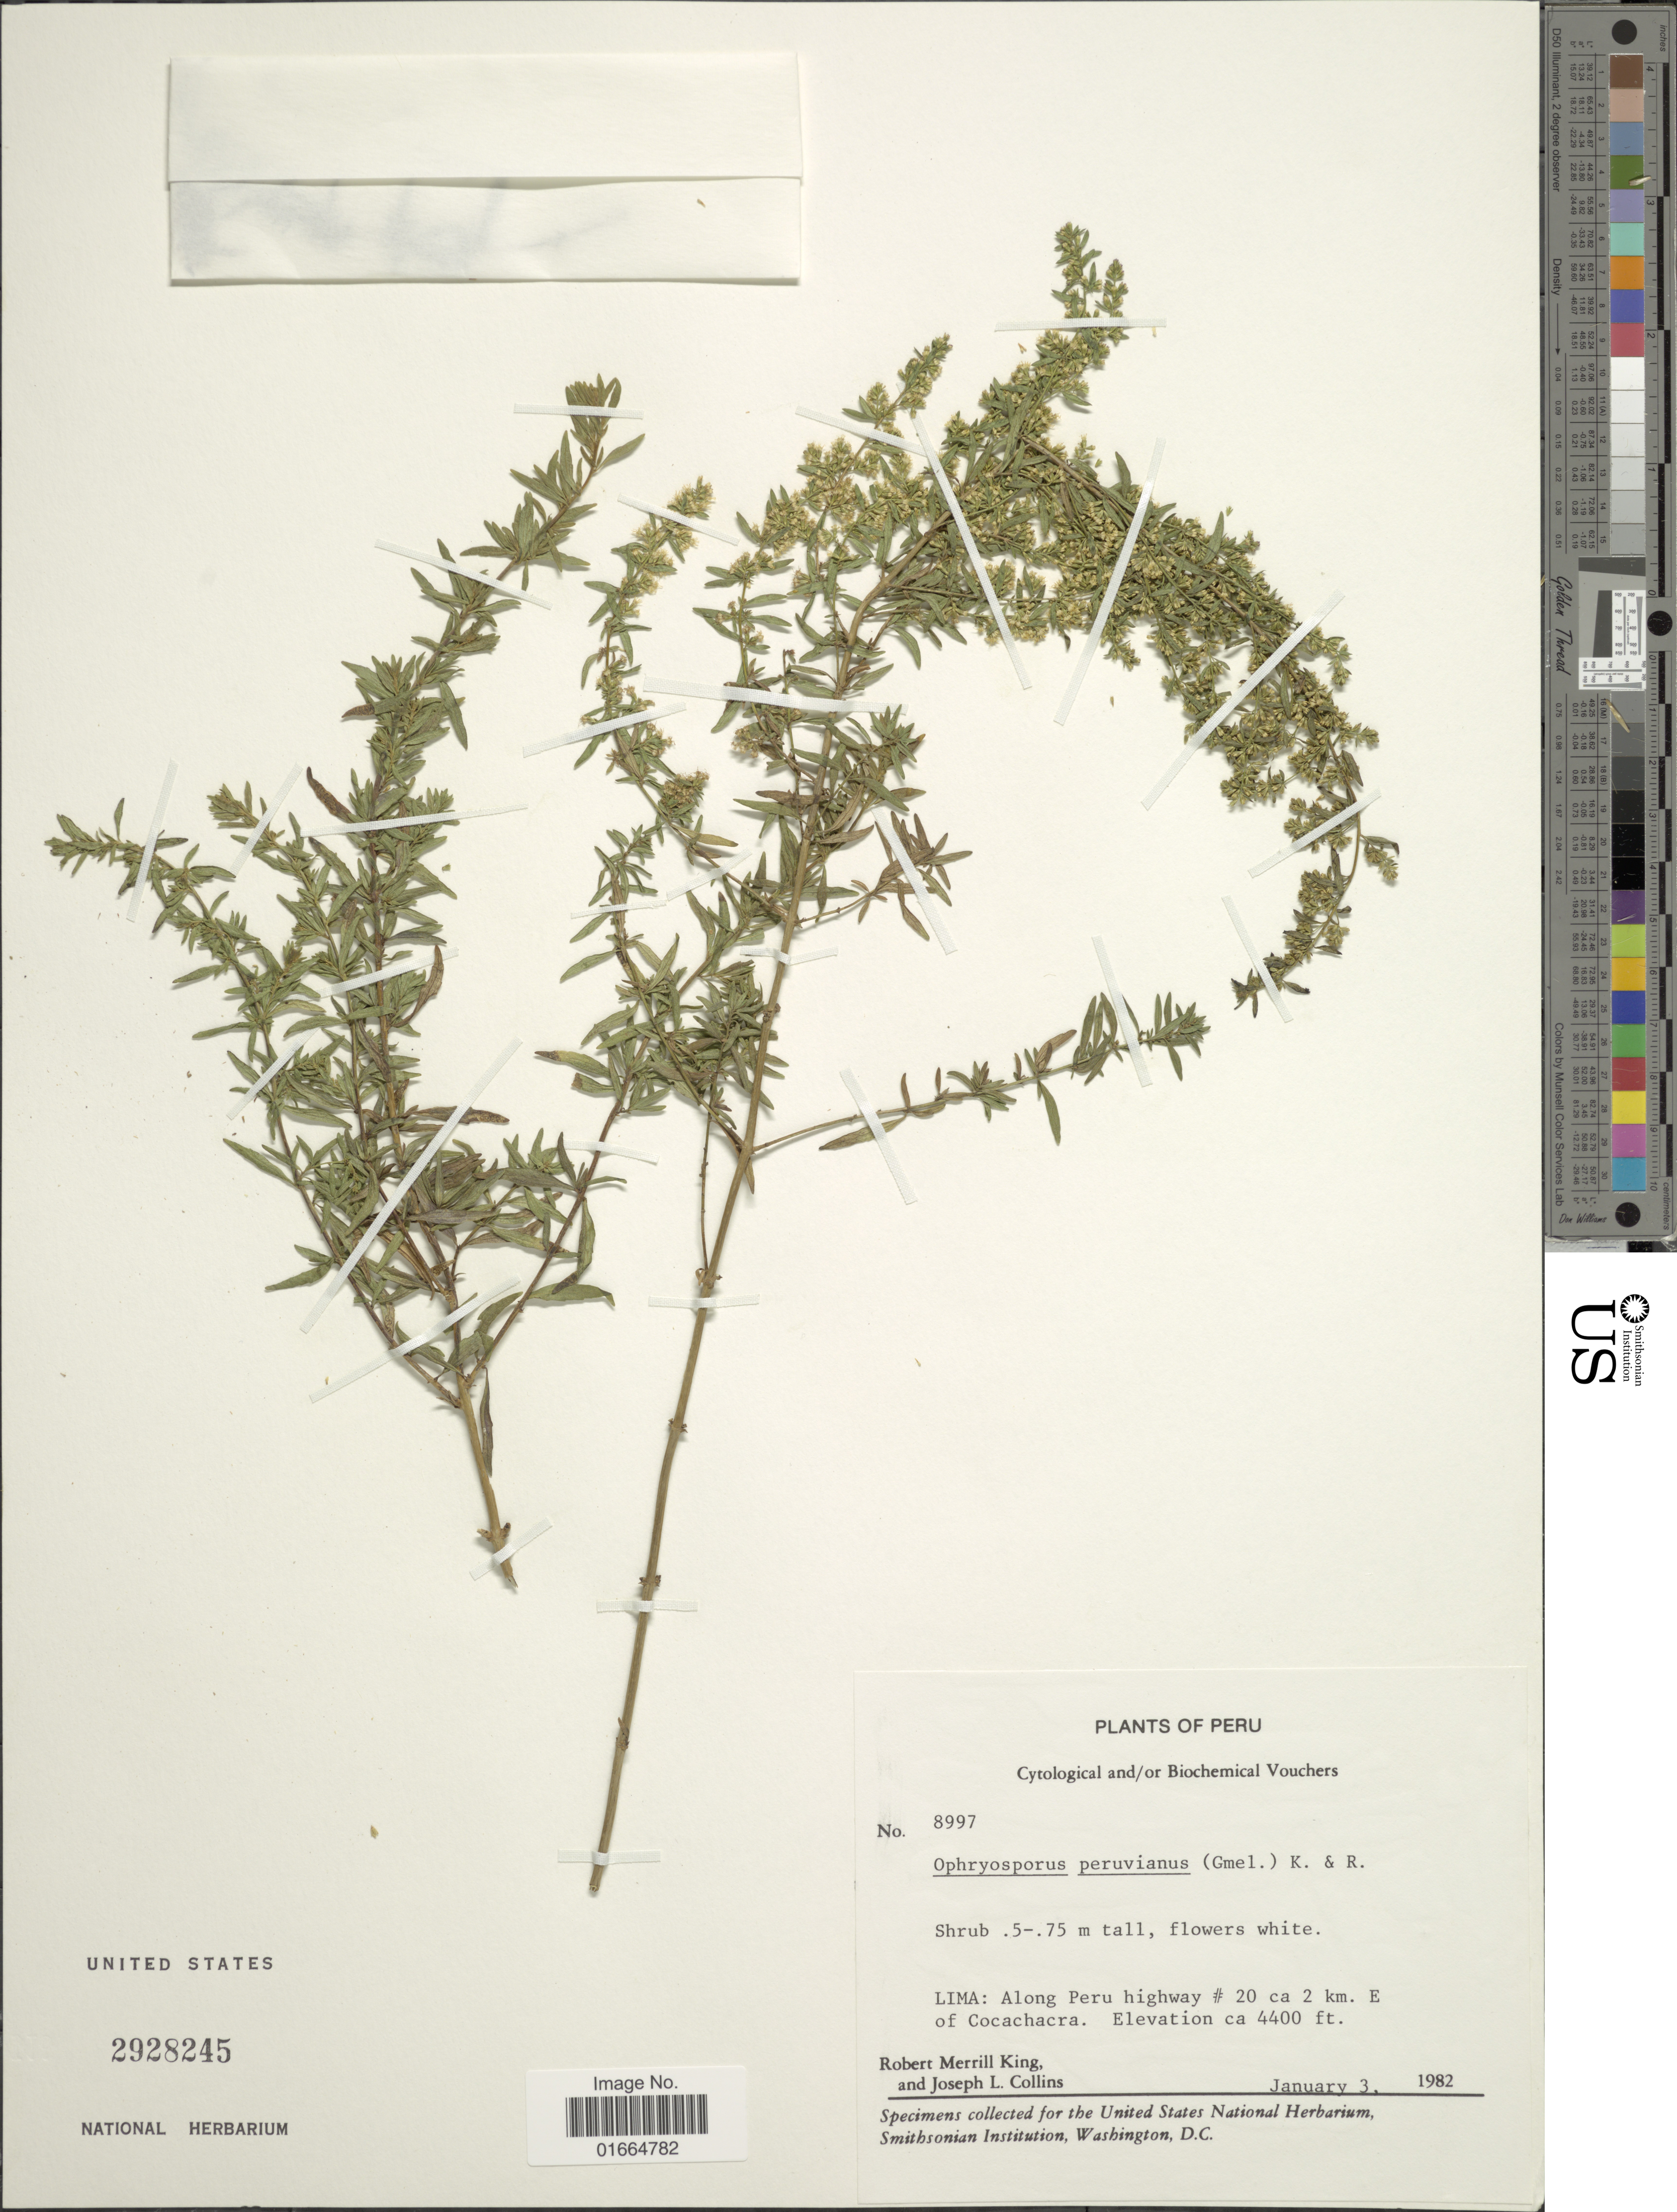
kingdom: Plantae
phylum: Tracheophyta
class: Magnoliopsida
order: Asterales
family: Asteraceae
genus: Ophryosporus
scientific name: Ophryosporus peruvianus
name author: (J.F. Gmel.) R.M. King & H. Rob.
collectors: R. M. King & J. L. Collins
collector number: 8997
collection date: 1982-01-03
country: Peru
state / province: Lima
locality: Lima: Along Peru highway # 20 ca 2 km. E of Cocachacra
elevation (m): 1341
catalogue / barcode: US 2928245